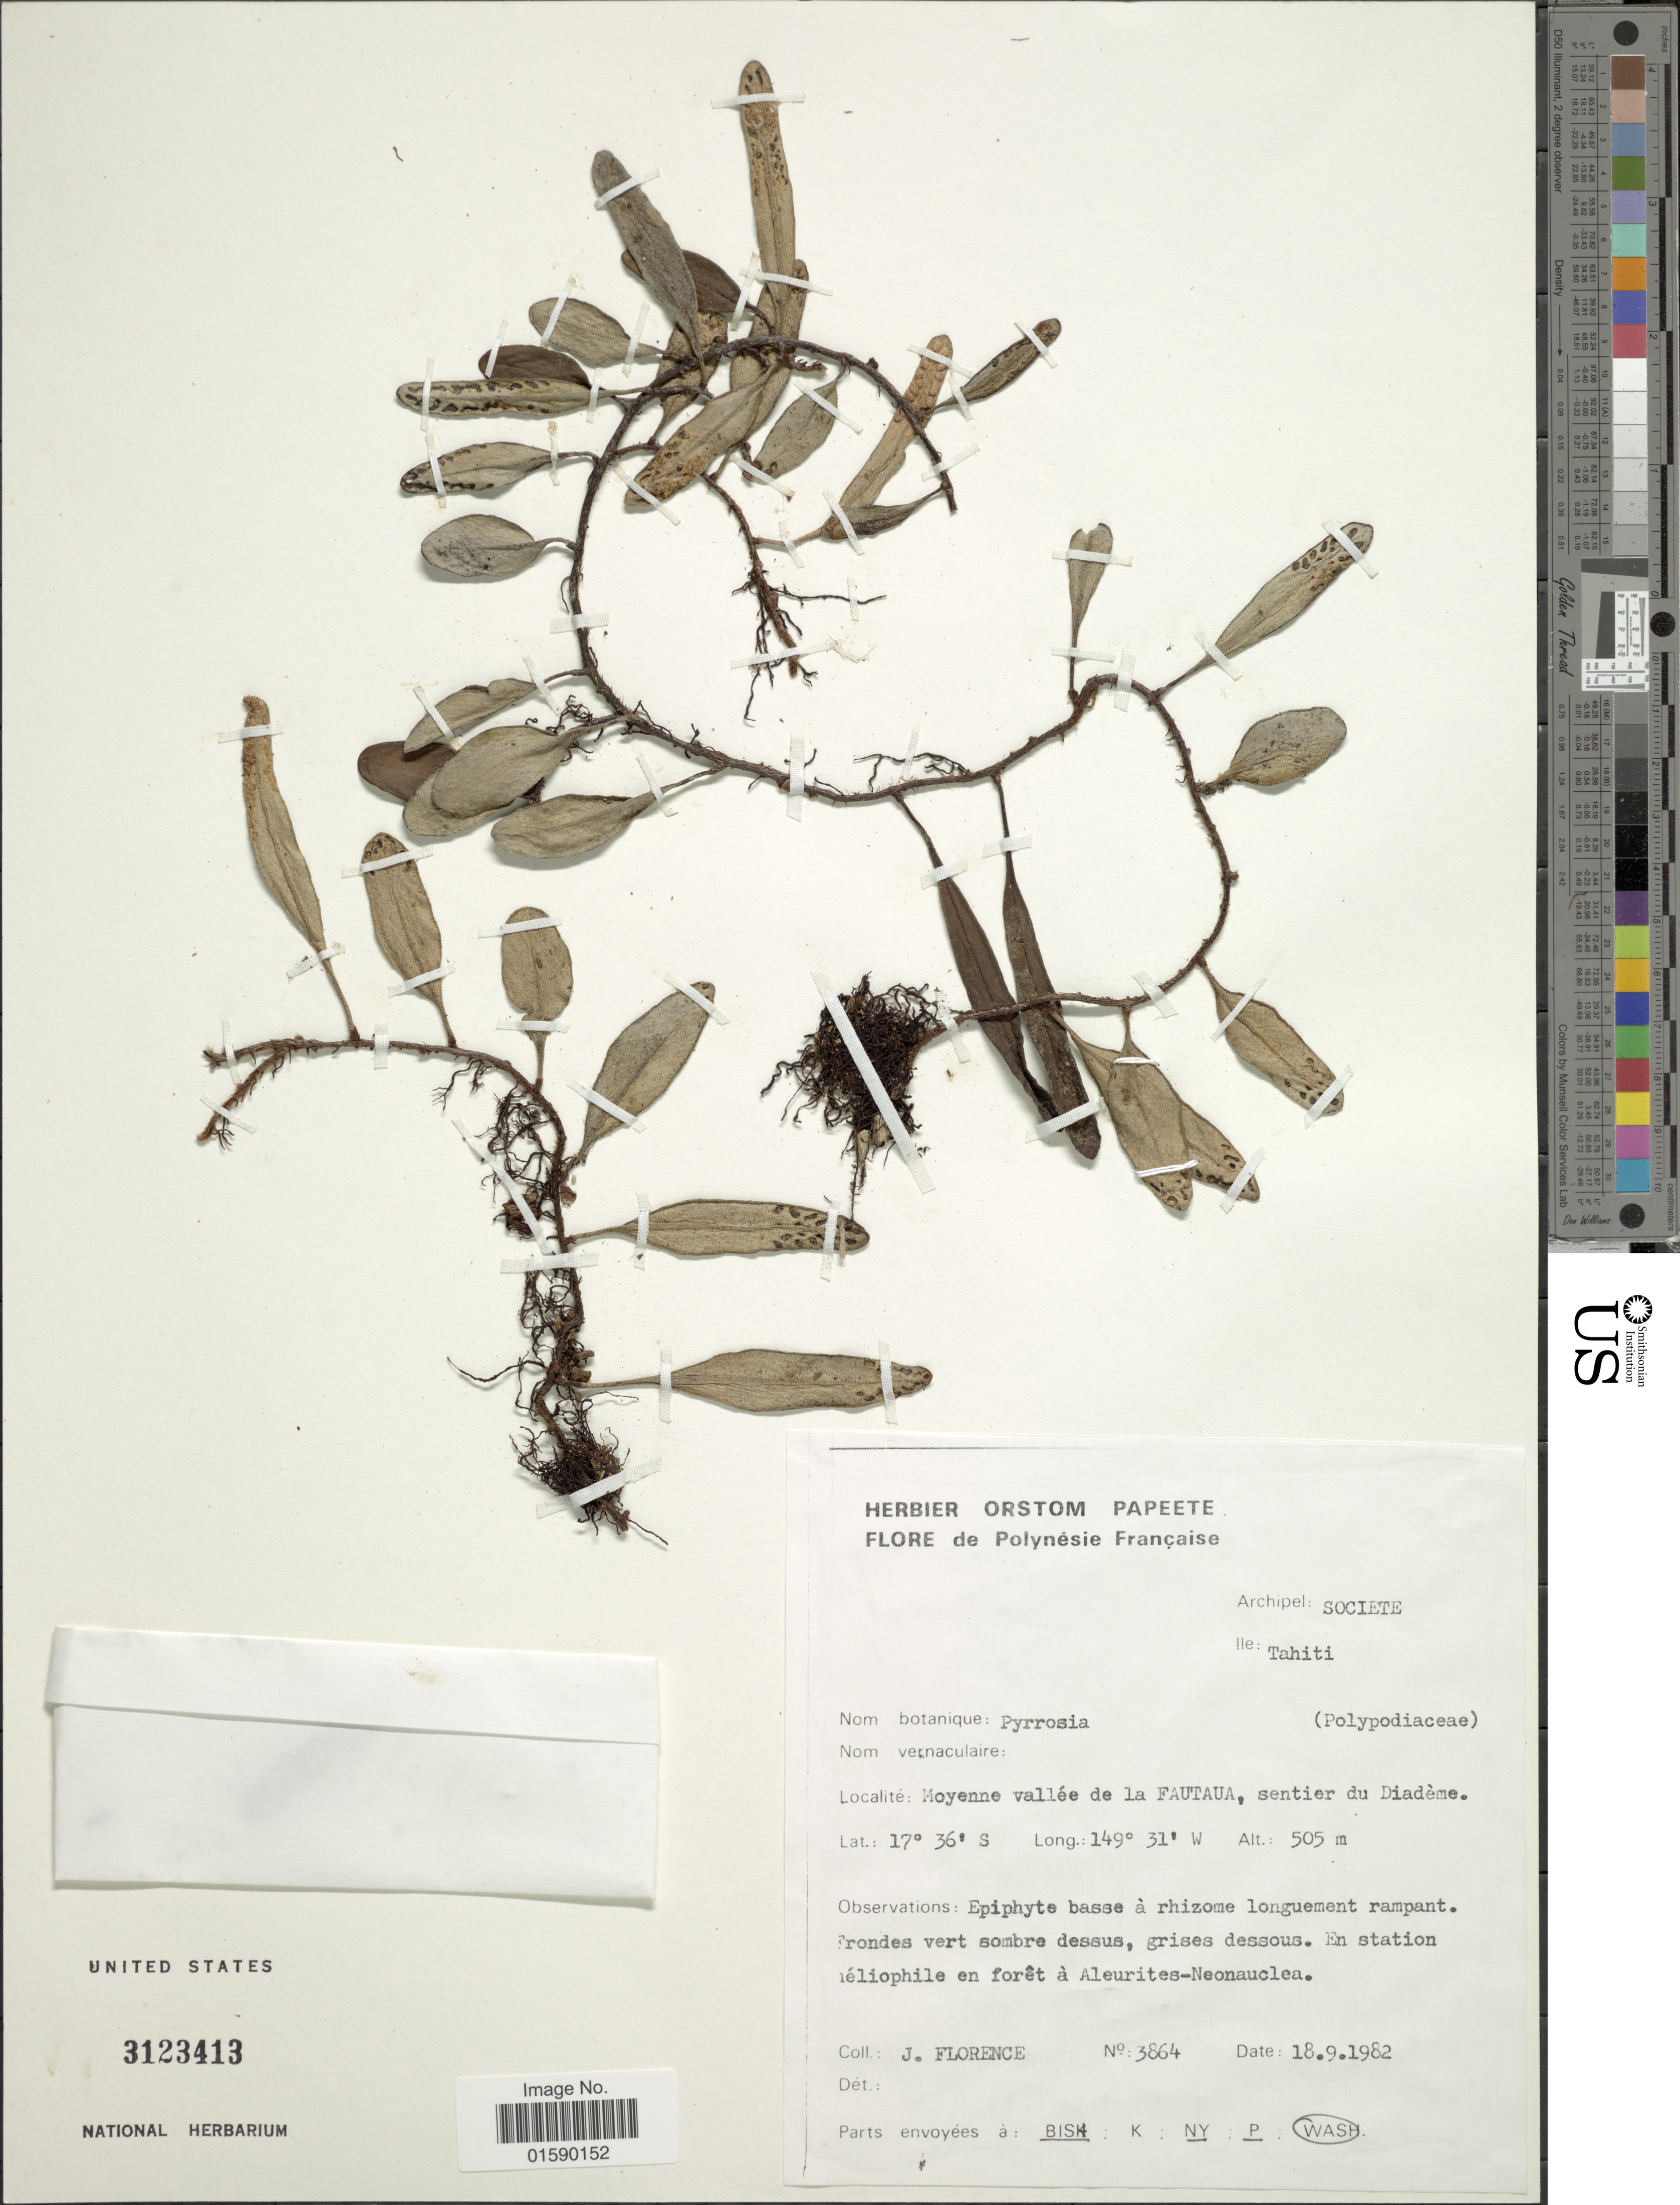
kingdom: Plantae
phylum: Tracheophyta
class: Polypodiopsida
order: Polypodiales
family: Polypodiaceae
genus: Pyrrosia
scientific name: Pyrrosia serpens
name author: Ching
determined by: Florence, J.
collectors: J. Florence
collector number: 3864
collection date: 1982-09-18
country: French Polynesia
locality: Archipel: Societe, Ile: Tahiti, Moyenne vallee de la Fautaua, sentier du Diademe.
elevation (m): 505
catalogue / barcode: US 3123413